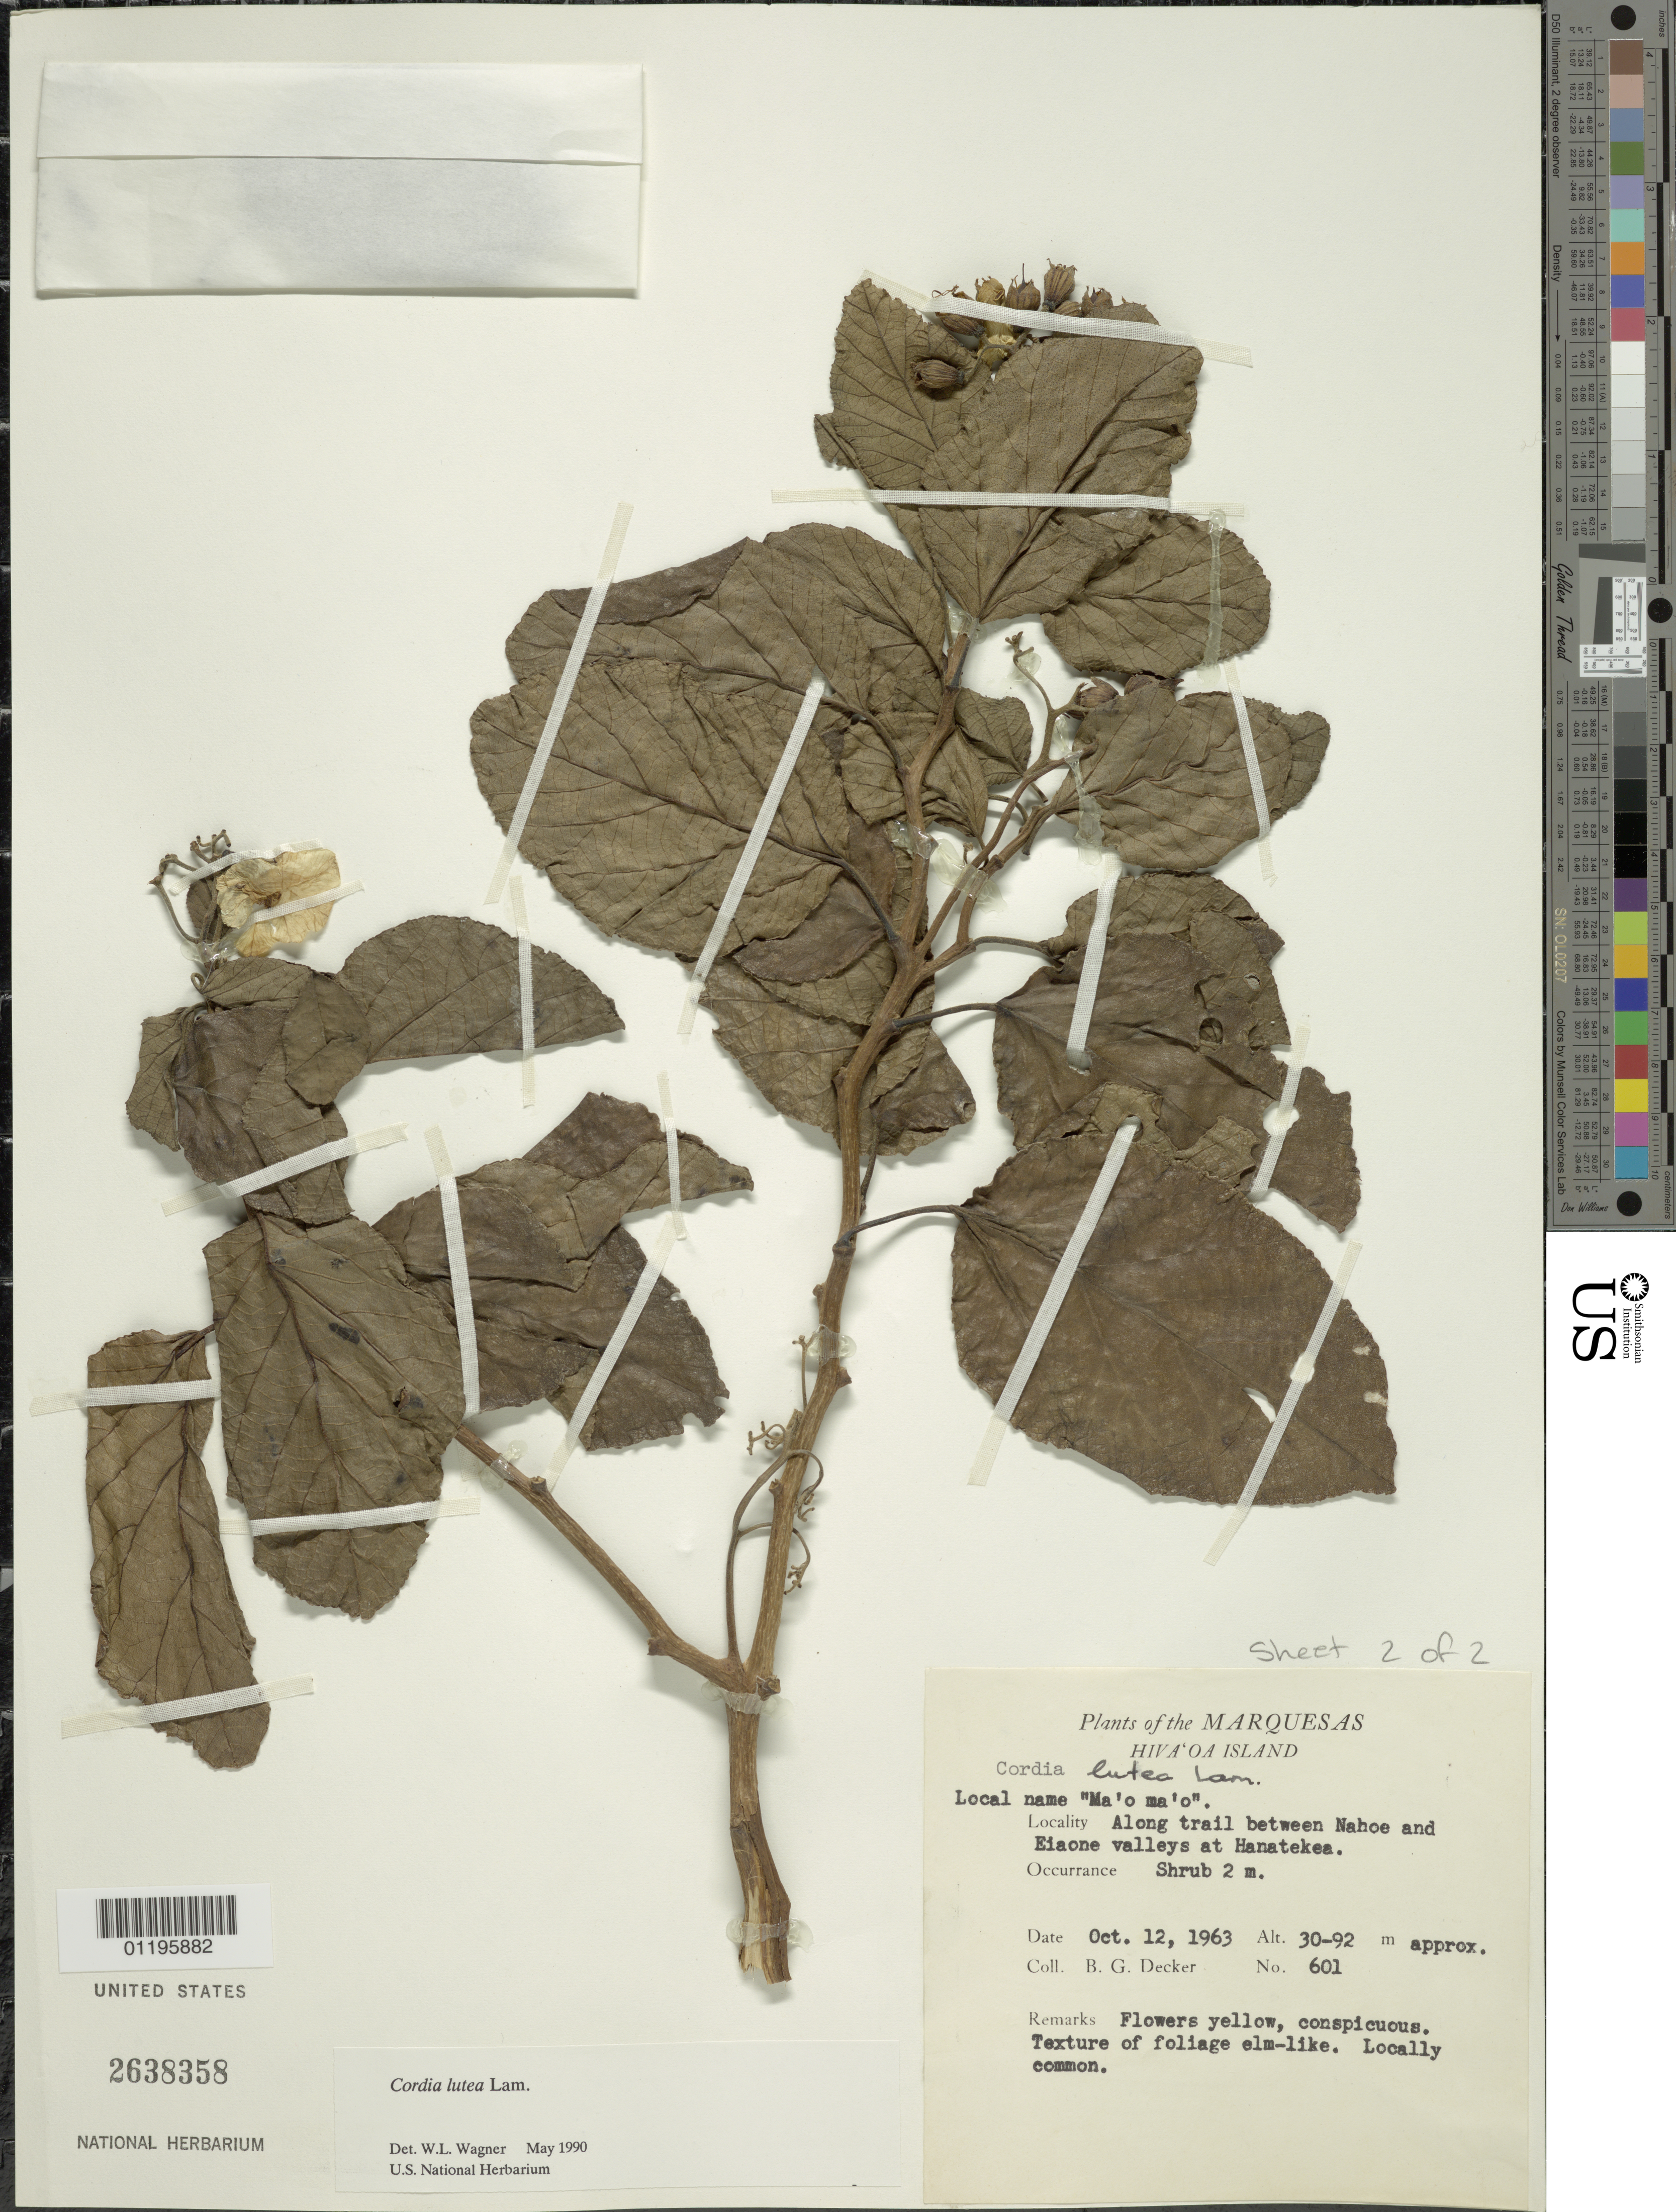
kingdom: Plantae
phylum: Tracheophyta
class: Magnoliopsida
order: Boraginales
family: Cordiaceae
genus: Cordia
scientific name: Cordia lutea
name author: Lam.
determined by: Wagner, W. L., (BOT), Smithsonian Institution - National Museum of Natural History (UNITED STATES)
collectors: B. G. Decker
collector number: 601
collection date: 1963-10-12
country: French Polynesia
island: Hiva Oa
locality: along trail between Nahoe and Eiaone valleys at Hanatekea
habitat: Locally common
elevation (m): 30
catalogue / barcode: US 2638358